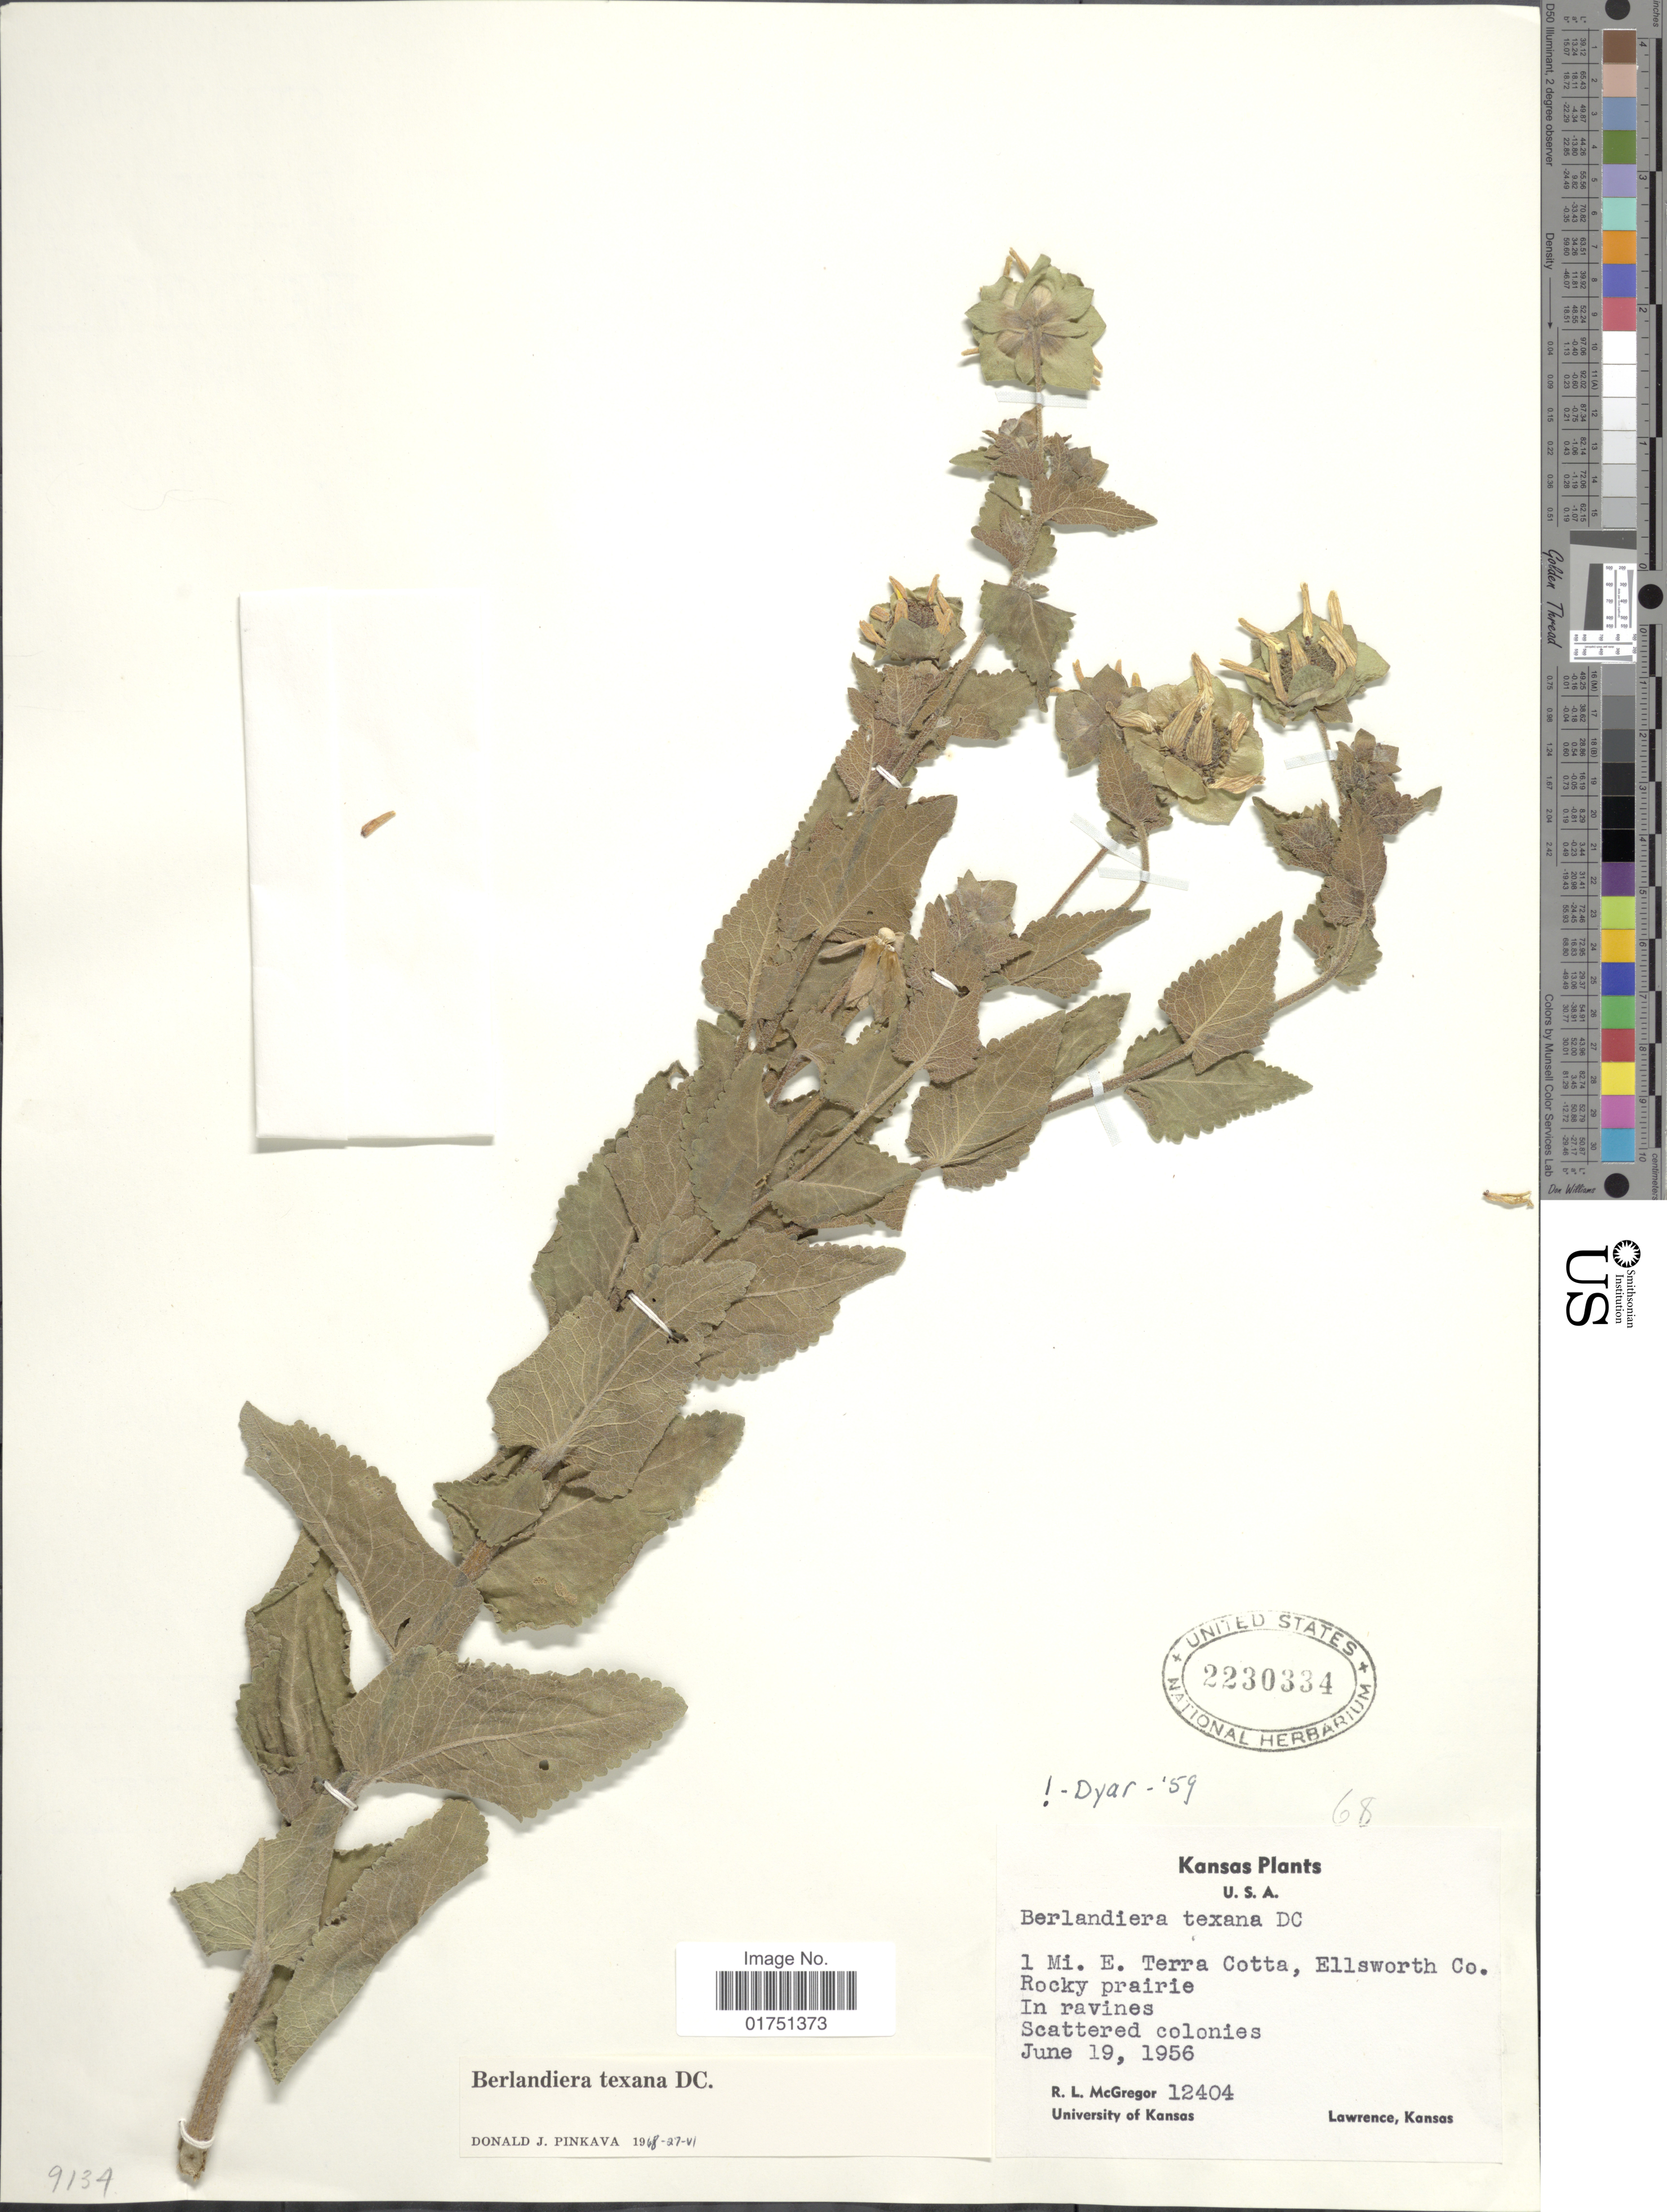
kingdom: Plantae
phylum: Tracheophyta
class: Magnoliopsida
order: Asterales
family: Asteraceae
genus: Berlandiera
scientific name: Berlandiera texana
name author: DC.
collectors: R. McGregor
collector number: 12404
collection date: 1956-06-19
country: United States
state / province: Kansas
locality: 1 Mi. E. Terra Cotta, Ellsworth Co. Rocky prairie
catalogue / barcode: US 2230334